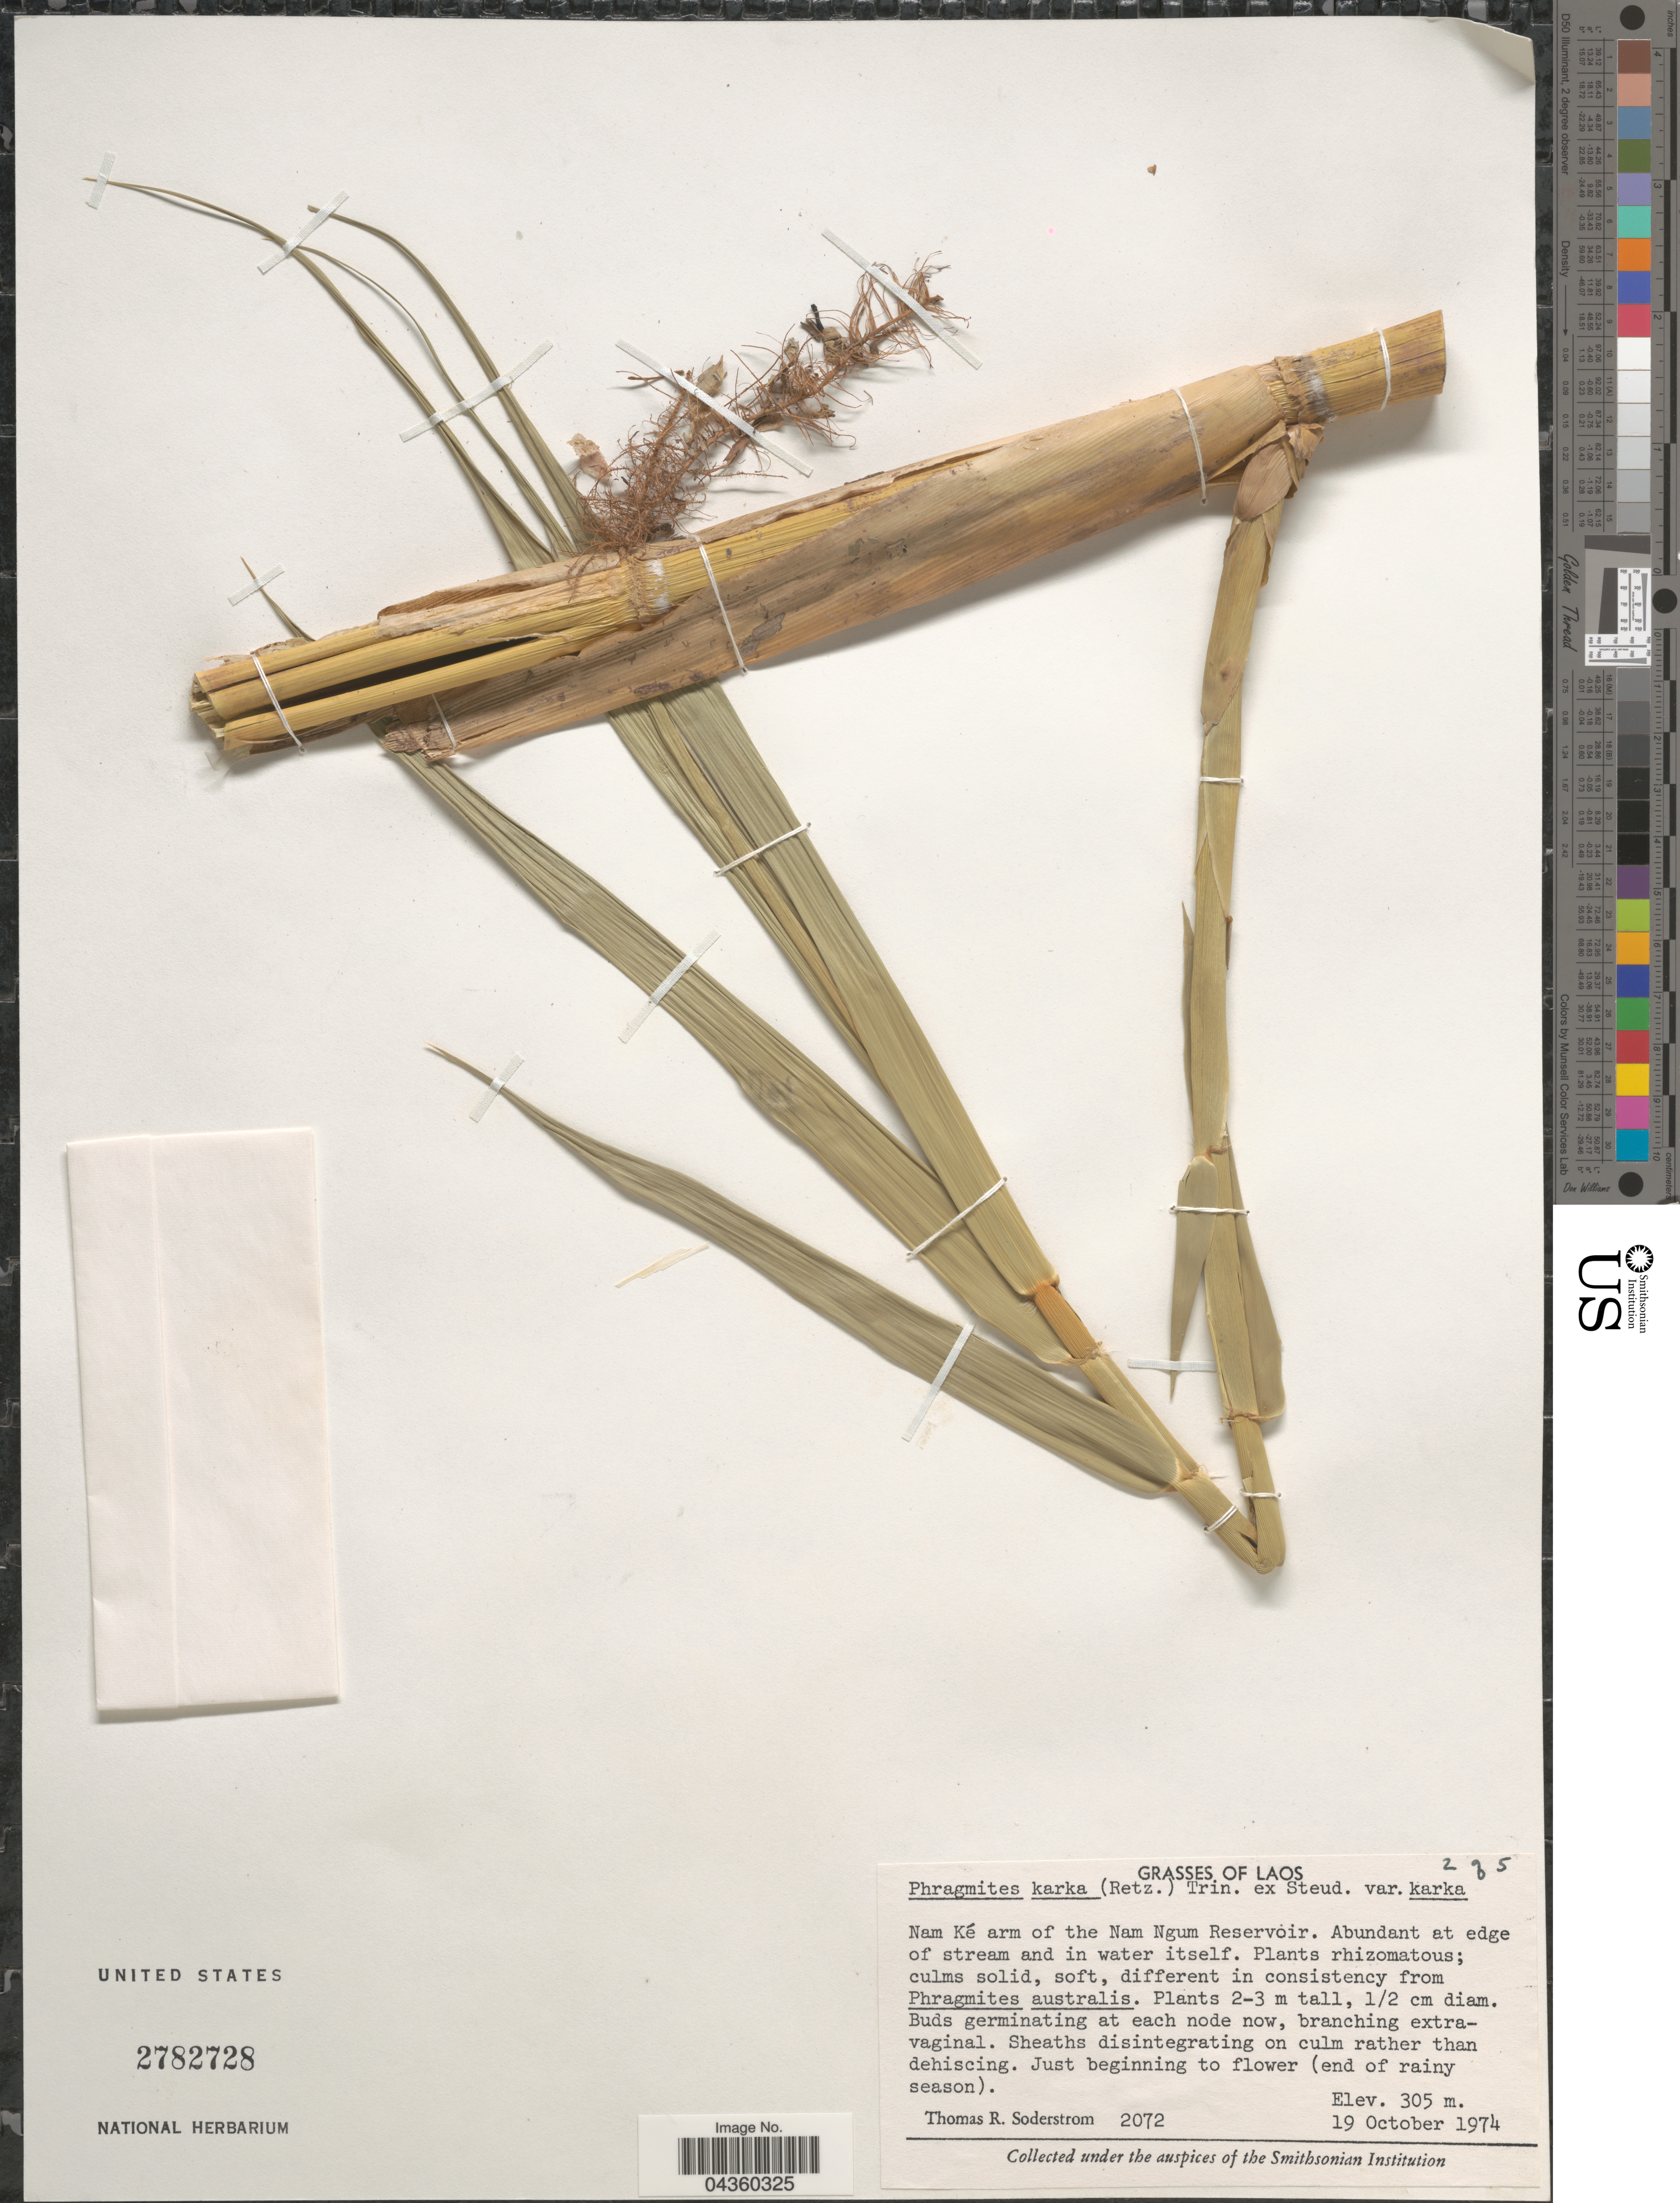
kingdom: Plantae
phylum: Tracheophyta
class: Liliopsida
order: Poales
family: Poaceae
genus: Phragmites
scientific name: Phragmites karka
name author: (Retz.) Trin. ex Steud.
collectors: T. R. Soderstrom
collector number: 2072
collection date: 1974-10-19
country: Laos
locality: Nam Ké arm of the Nam Ngum Reservoir.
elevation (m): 305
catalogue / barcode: US 2782728